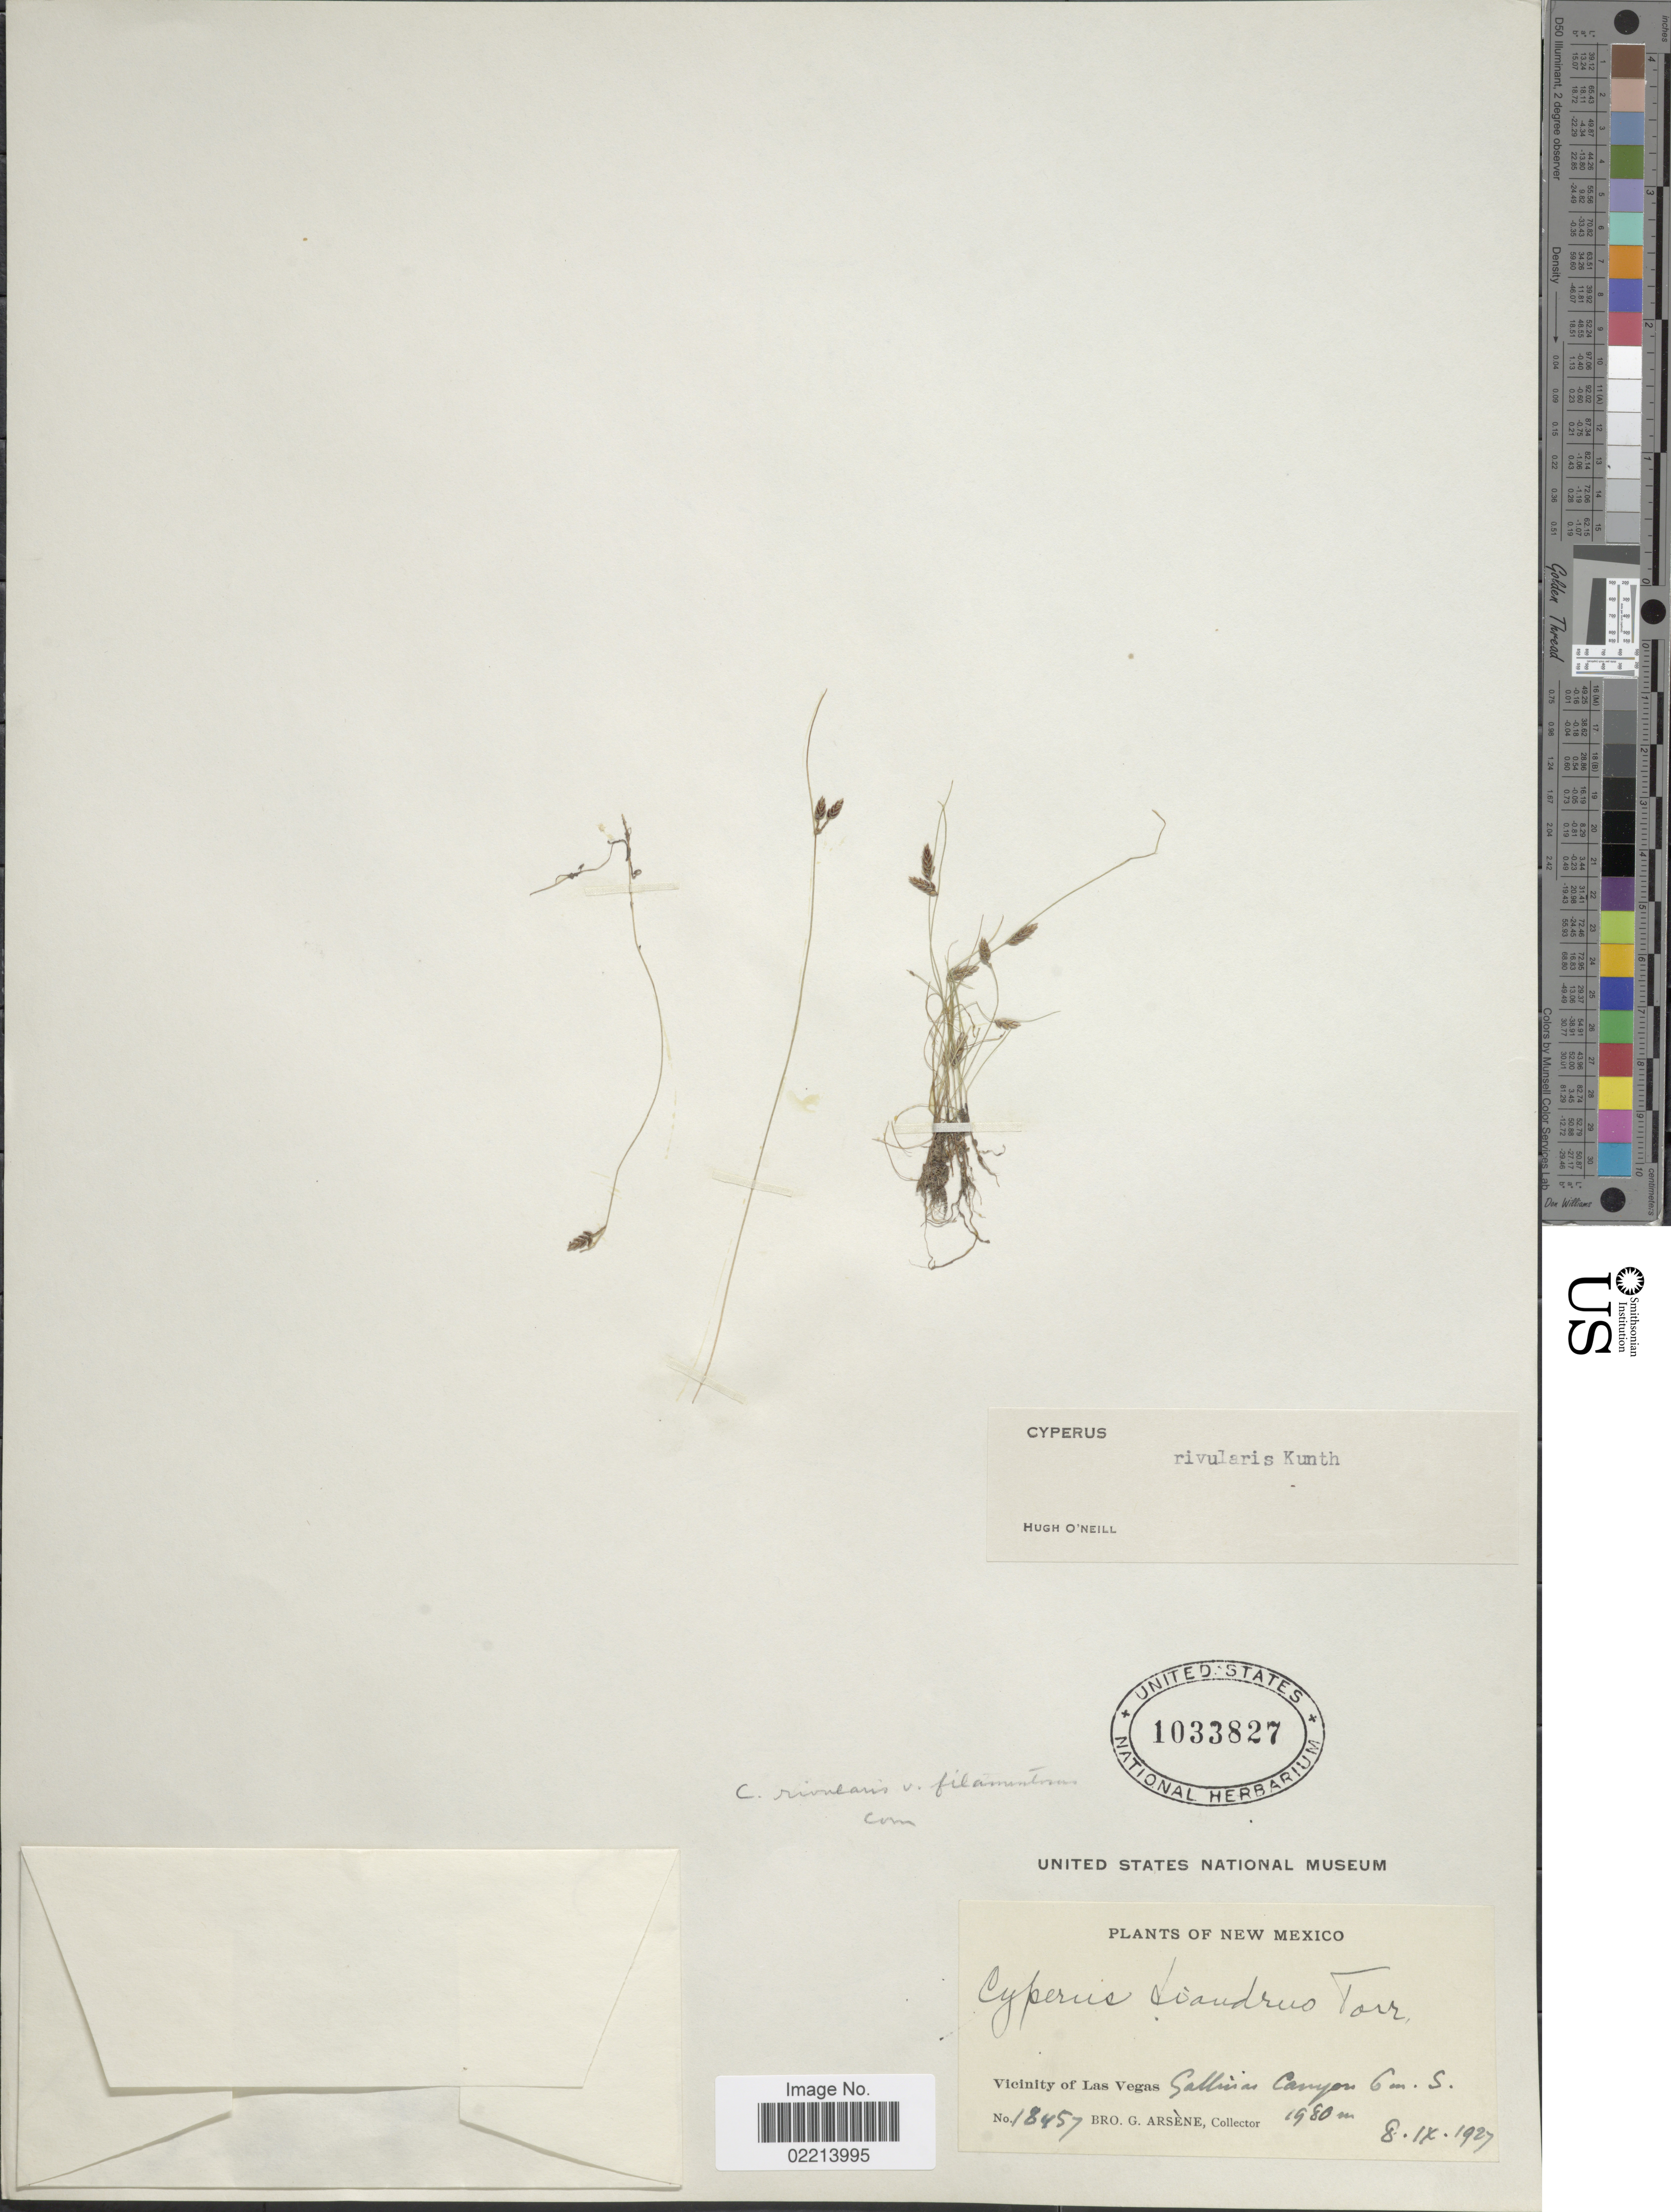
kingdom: Plantae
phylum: Tracheophyta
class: Liliopsida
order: Poales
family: Cyperaceae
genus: Cyperus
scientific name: Cyperus bipartitus Torr.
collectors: Bro. G. Arsène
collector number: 18457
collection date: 1927-09-08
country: United States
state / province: New Mexico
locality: Vicinity of Las Vegas, Gallinas Canyon 6 m. S.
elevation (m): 1980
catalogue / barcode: US 1033827